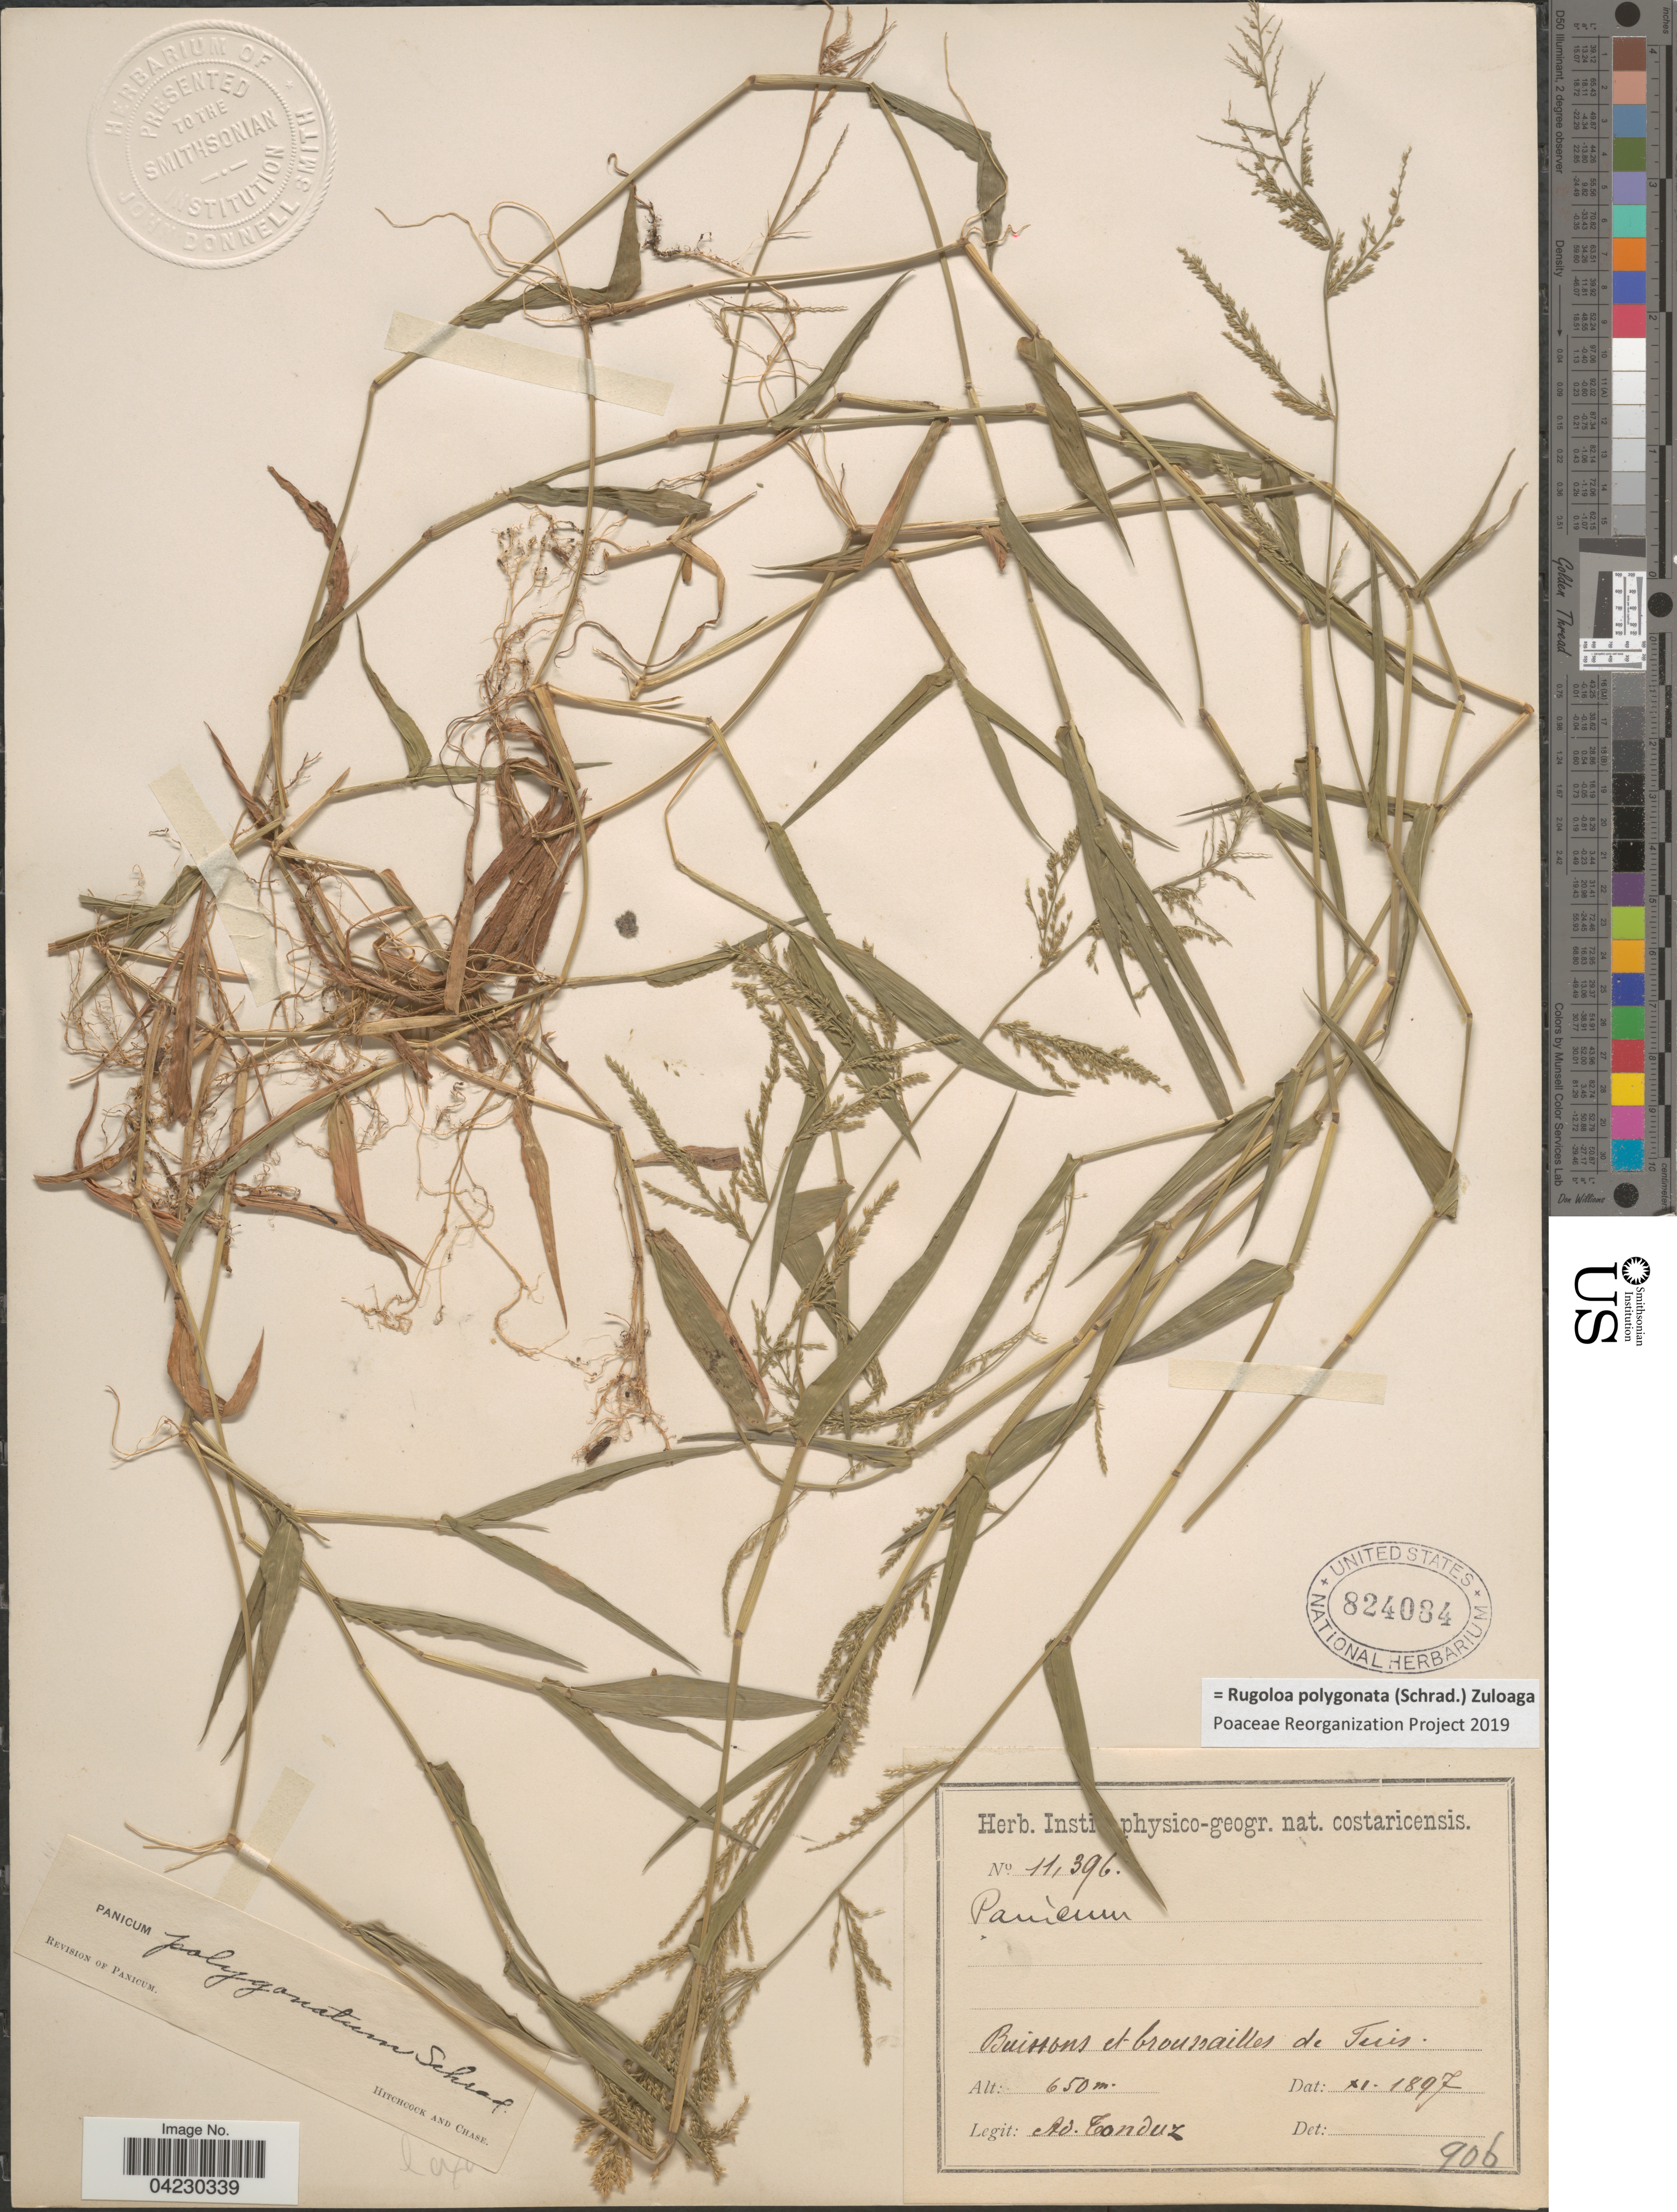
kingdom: Plantae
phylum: Tracheophyta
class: Liliopsida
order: Poales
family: Poaceae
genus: Rugoloa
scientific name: Rugoloa polygonata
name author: (Schrad.) Zuloaga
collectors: A. Tonduz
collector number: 11396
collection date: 1897-11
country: Costa Rica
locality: Buissons et roussailles de Tuis.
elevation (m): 650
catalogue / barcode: US 824084